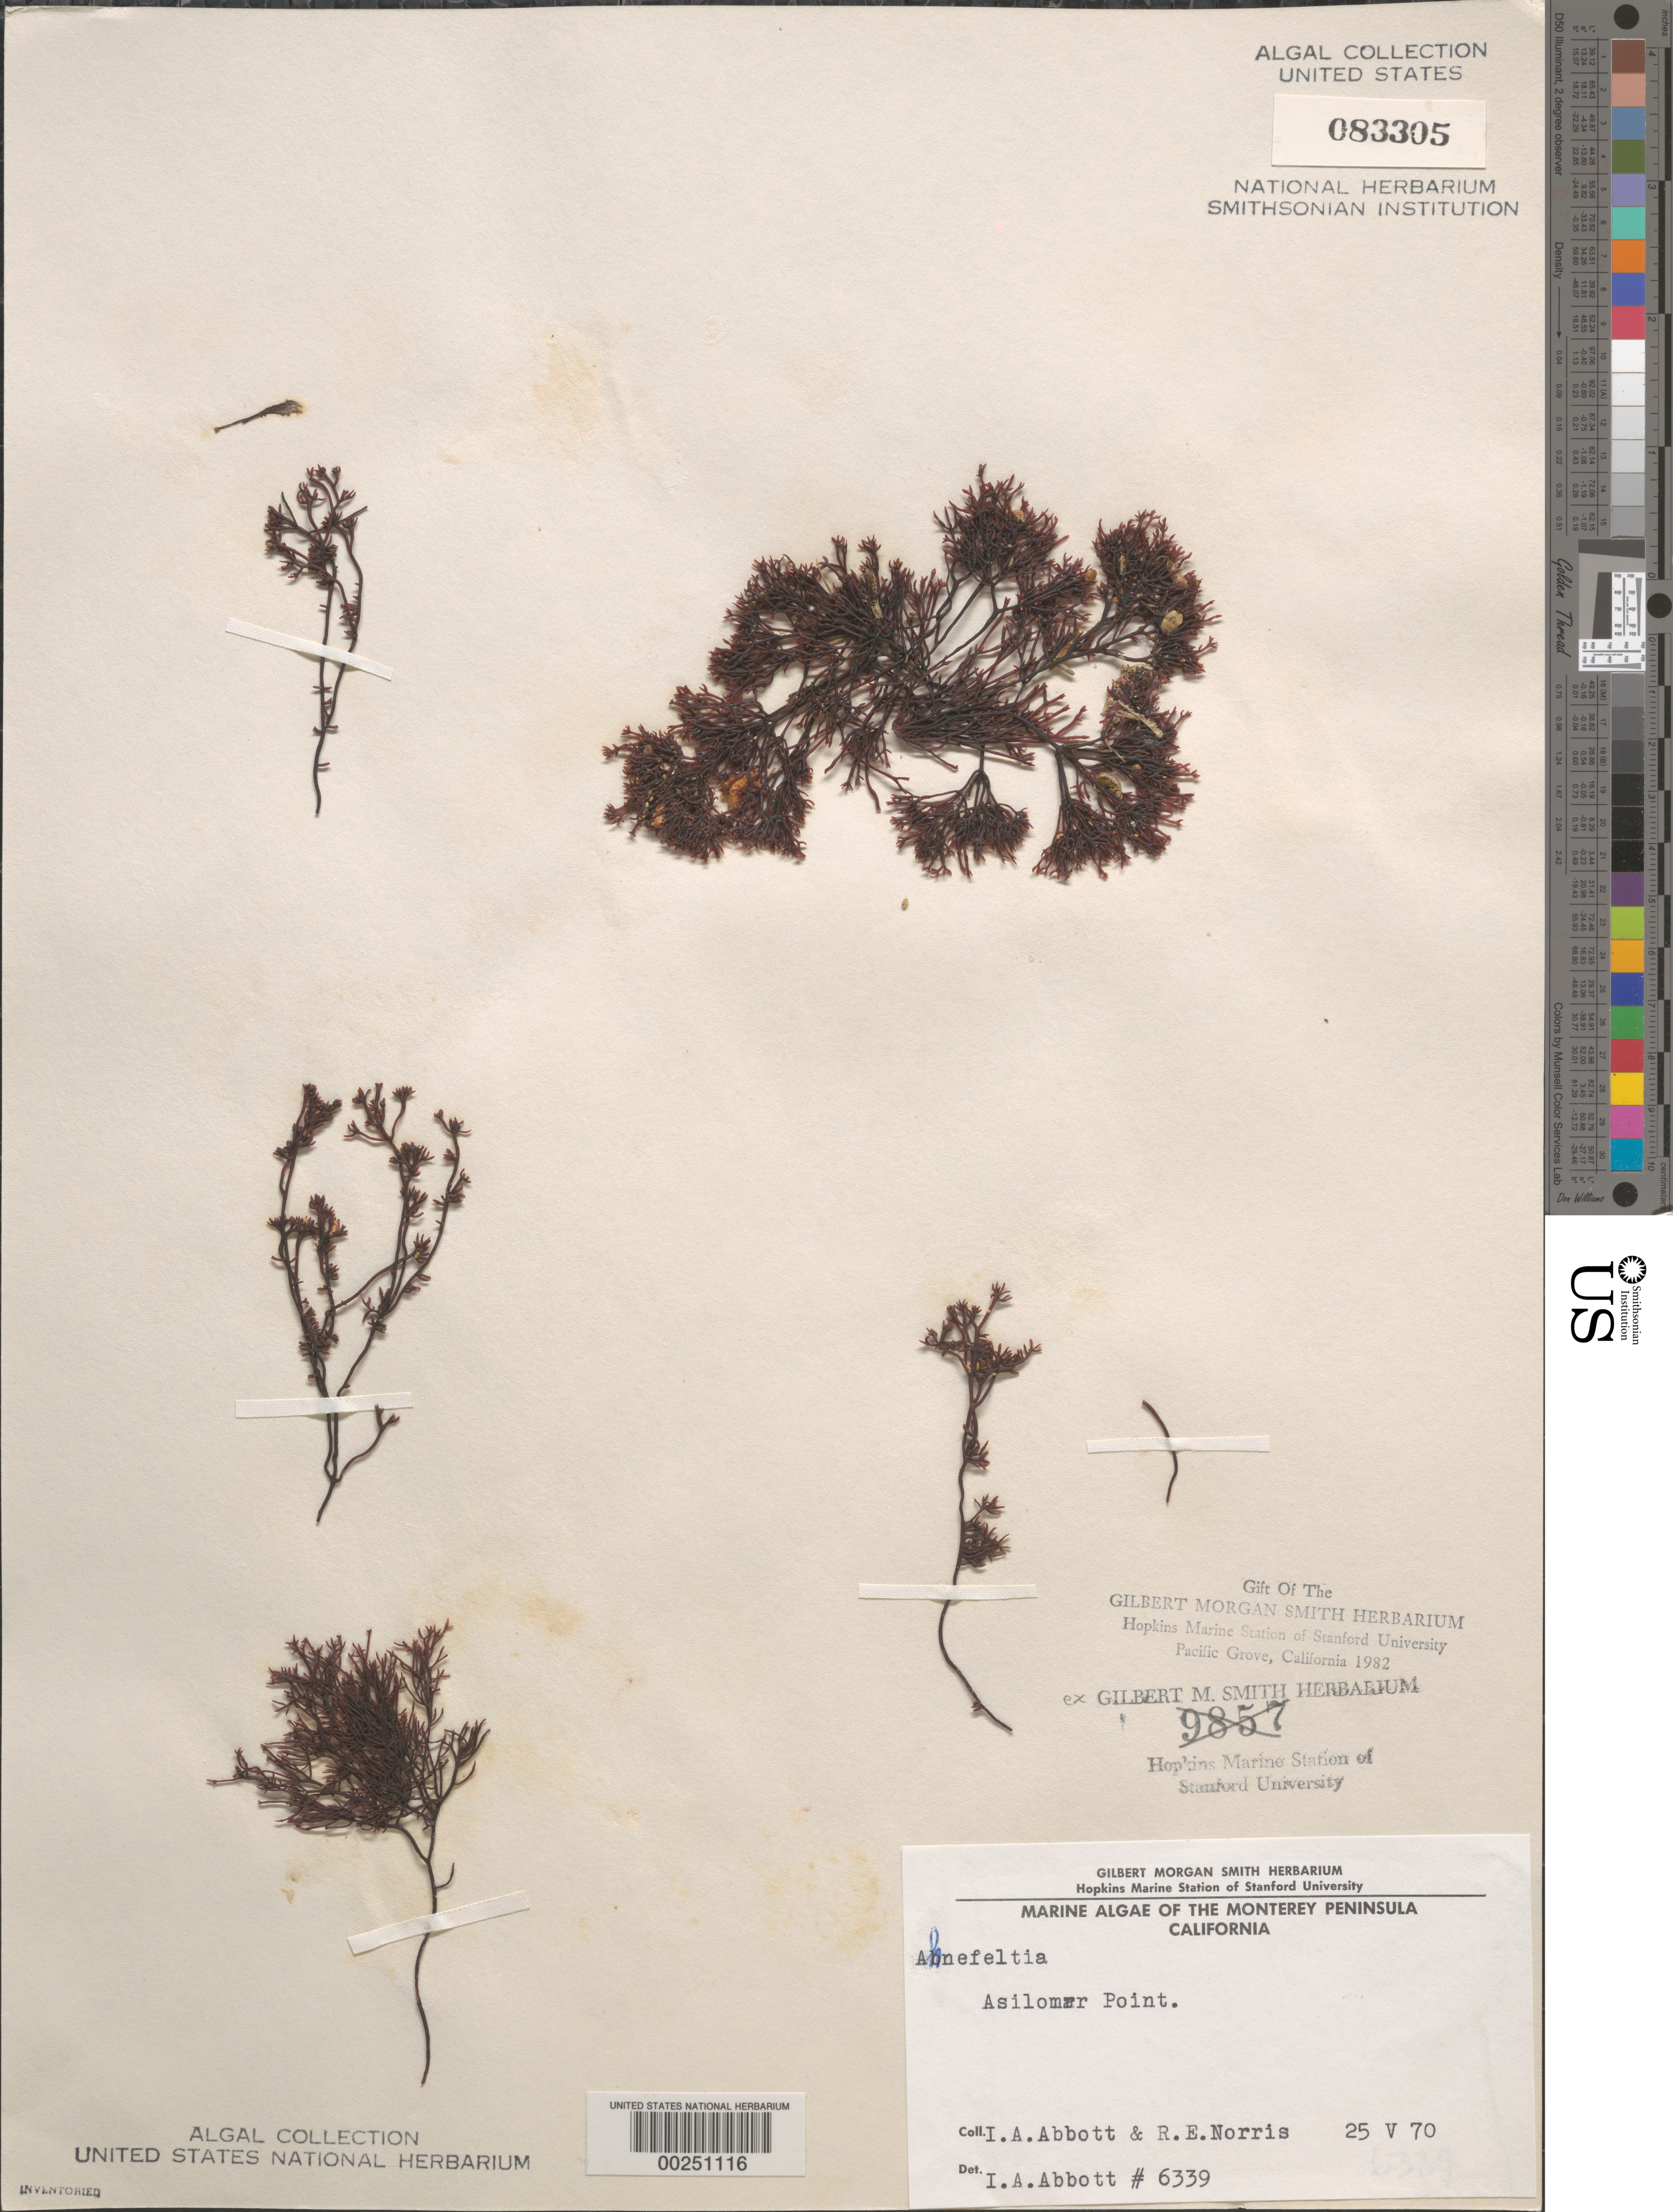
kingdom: Plantae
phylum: Rhodophyta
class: Florideophyceae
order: Ahnfeltiales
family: Ahnfeltiaceae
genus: Ahnfeltia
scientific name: Ahnfeltia sp.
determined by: Abbott, Isabella A.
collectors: I. A. Abbott & R. E. Norris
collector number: IAA 6339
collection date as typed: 25 May 1970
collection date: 1970-05-25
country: United States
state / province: California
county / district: Monterey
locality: Asilomar Point, Monterey Peninsula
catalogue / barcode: US 83305